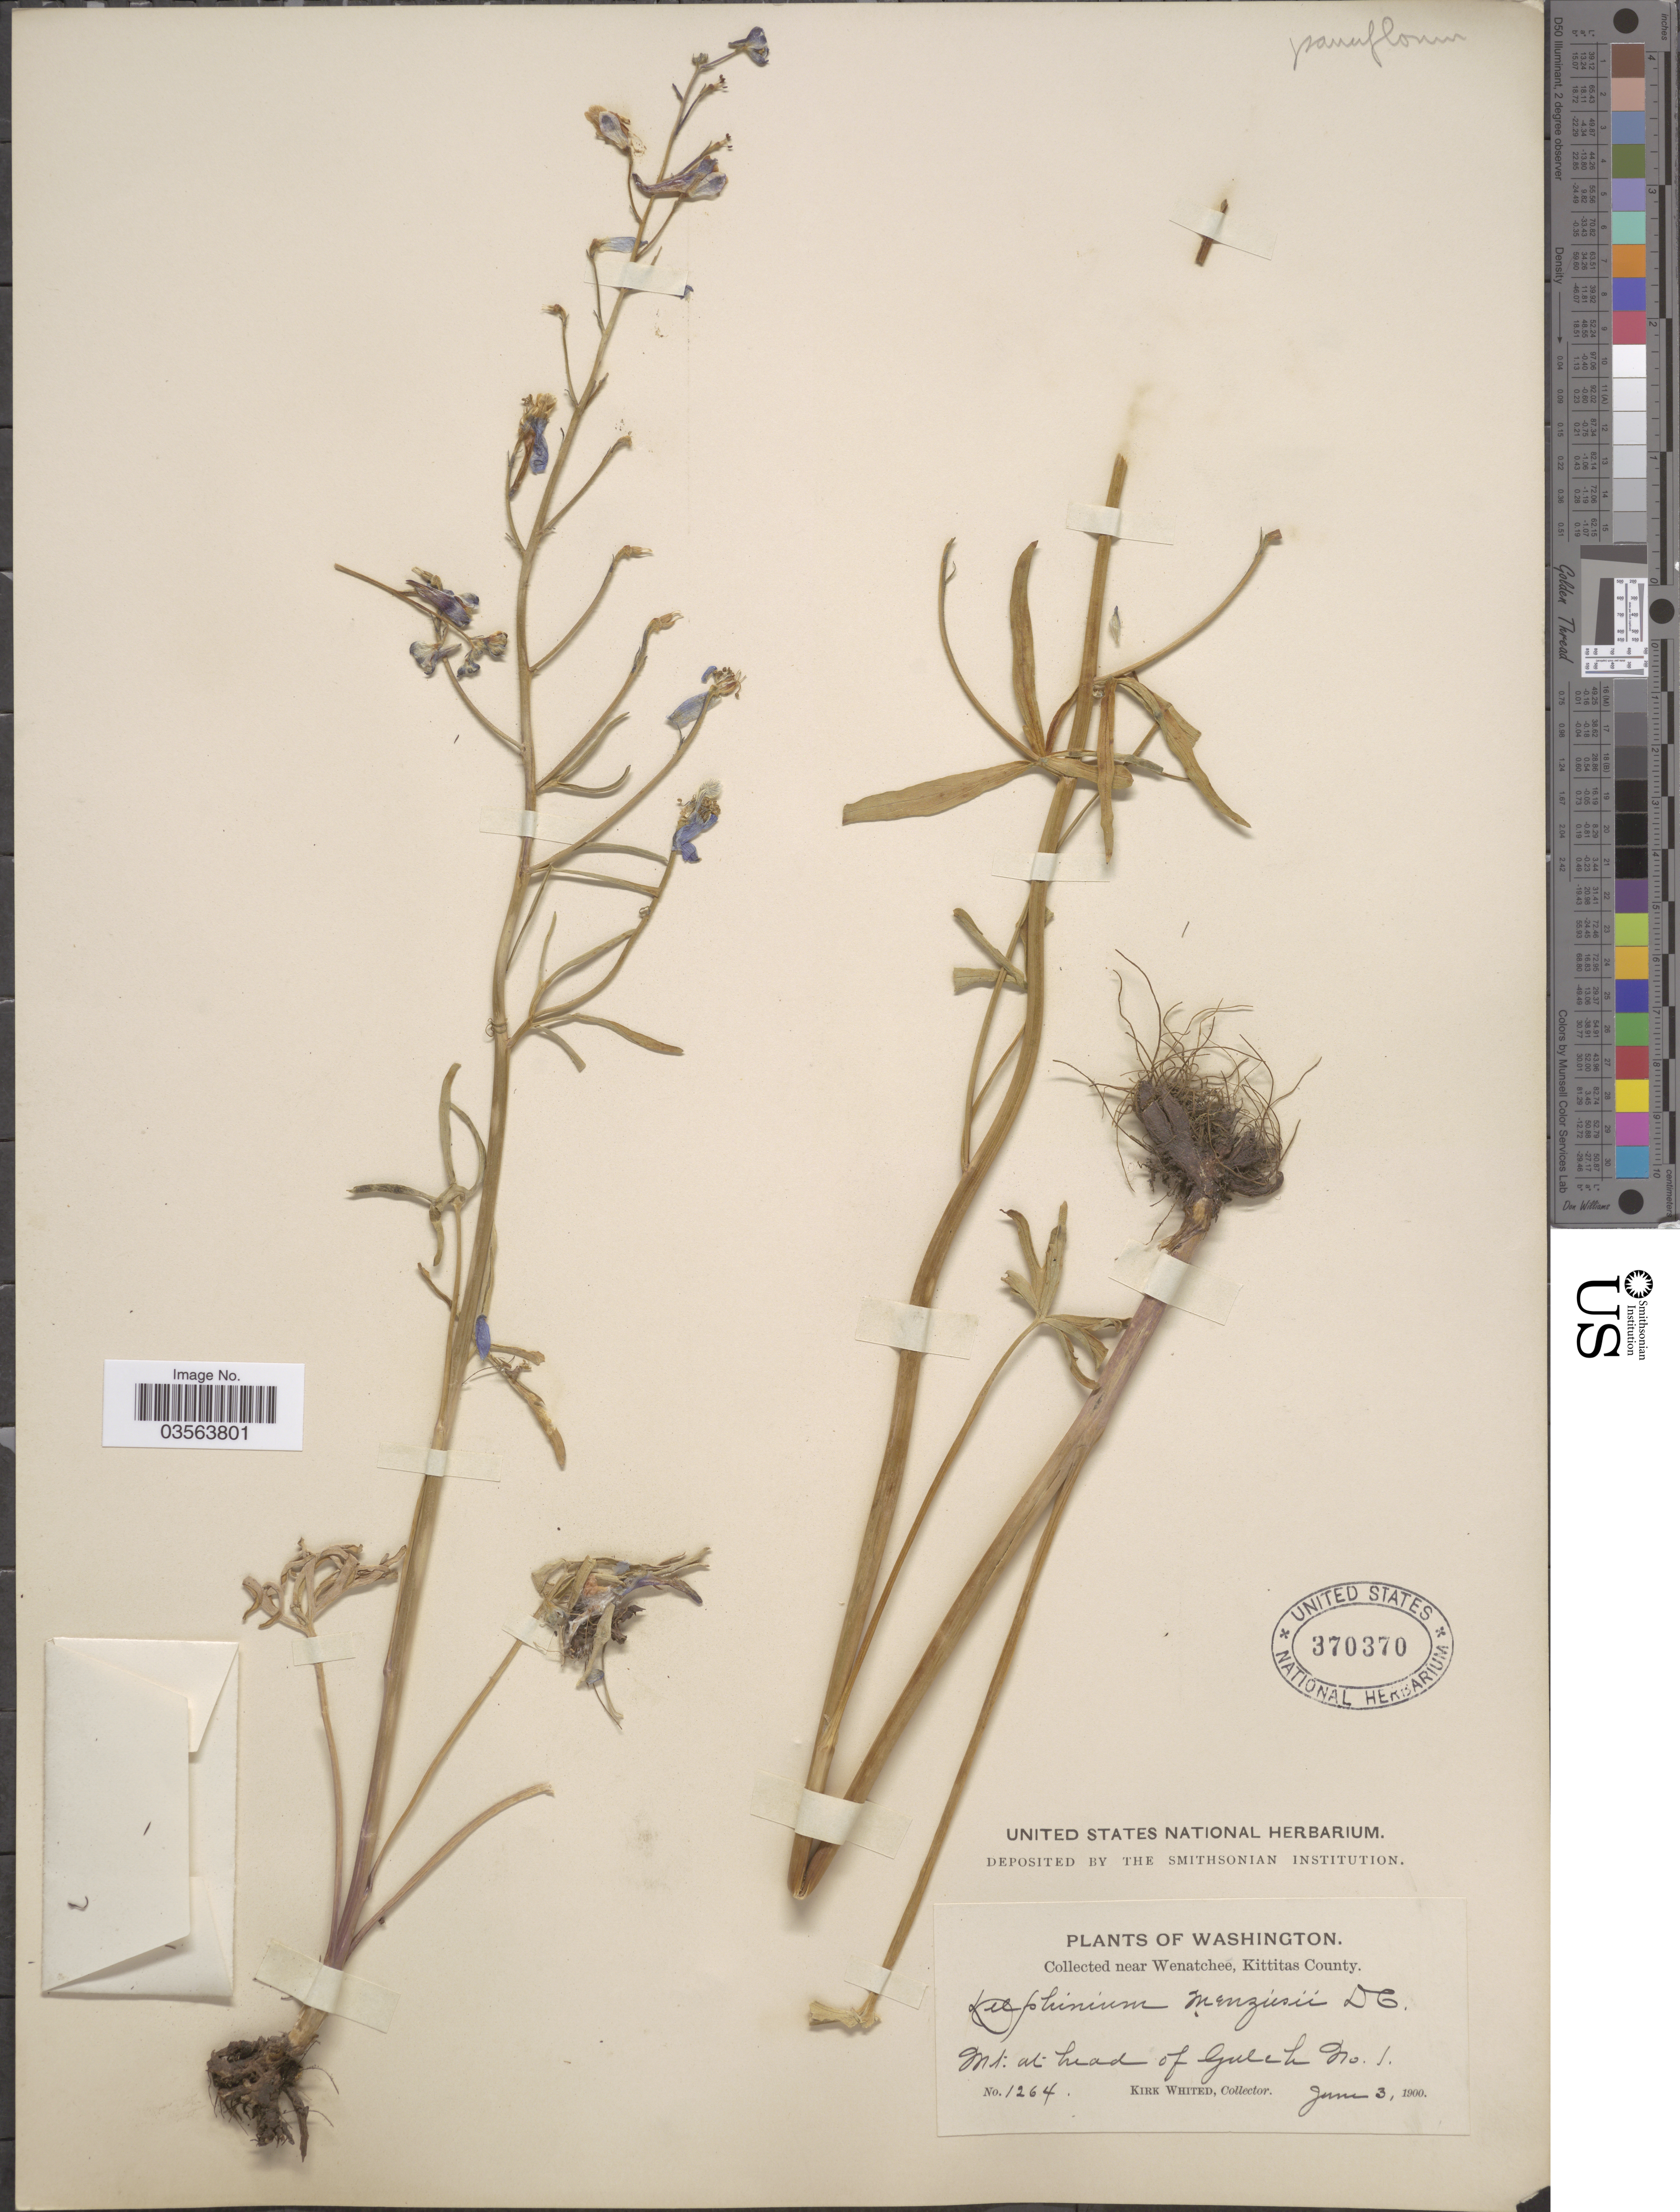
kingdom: Plantae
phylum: Tracheophyta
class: Magnoliopsida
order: Ranunculales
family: Ranunculaceae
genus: Delphinium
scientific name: Delphinium nuttallianum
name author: E. Pritz. ex Walpers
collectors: K. Whited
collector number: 1264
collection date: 1900-06-03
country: United States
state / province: Washington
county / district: Kittitas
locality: Near Wenatchee, Kittitas County. Mt. at head of Gulch No. 1.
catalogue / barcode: US 370370